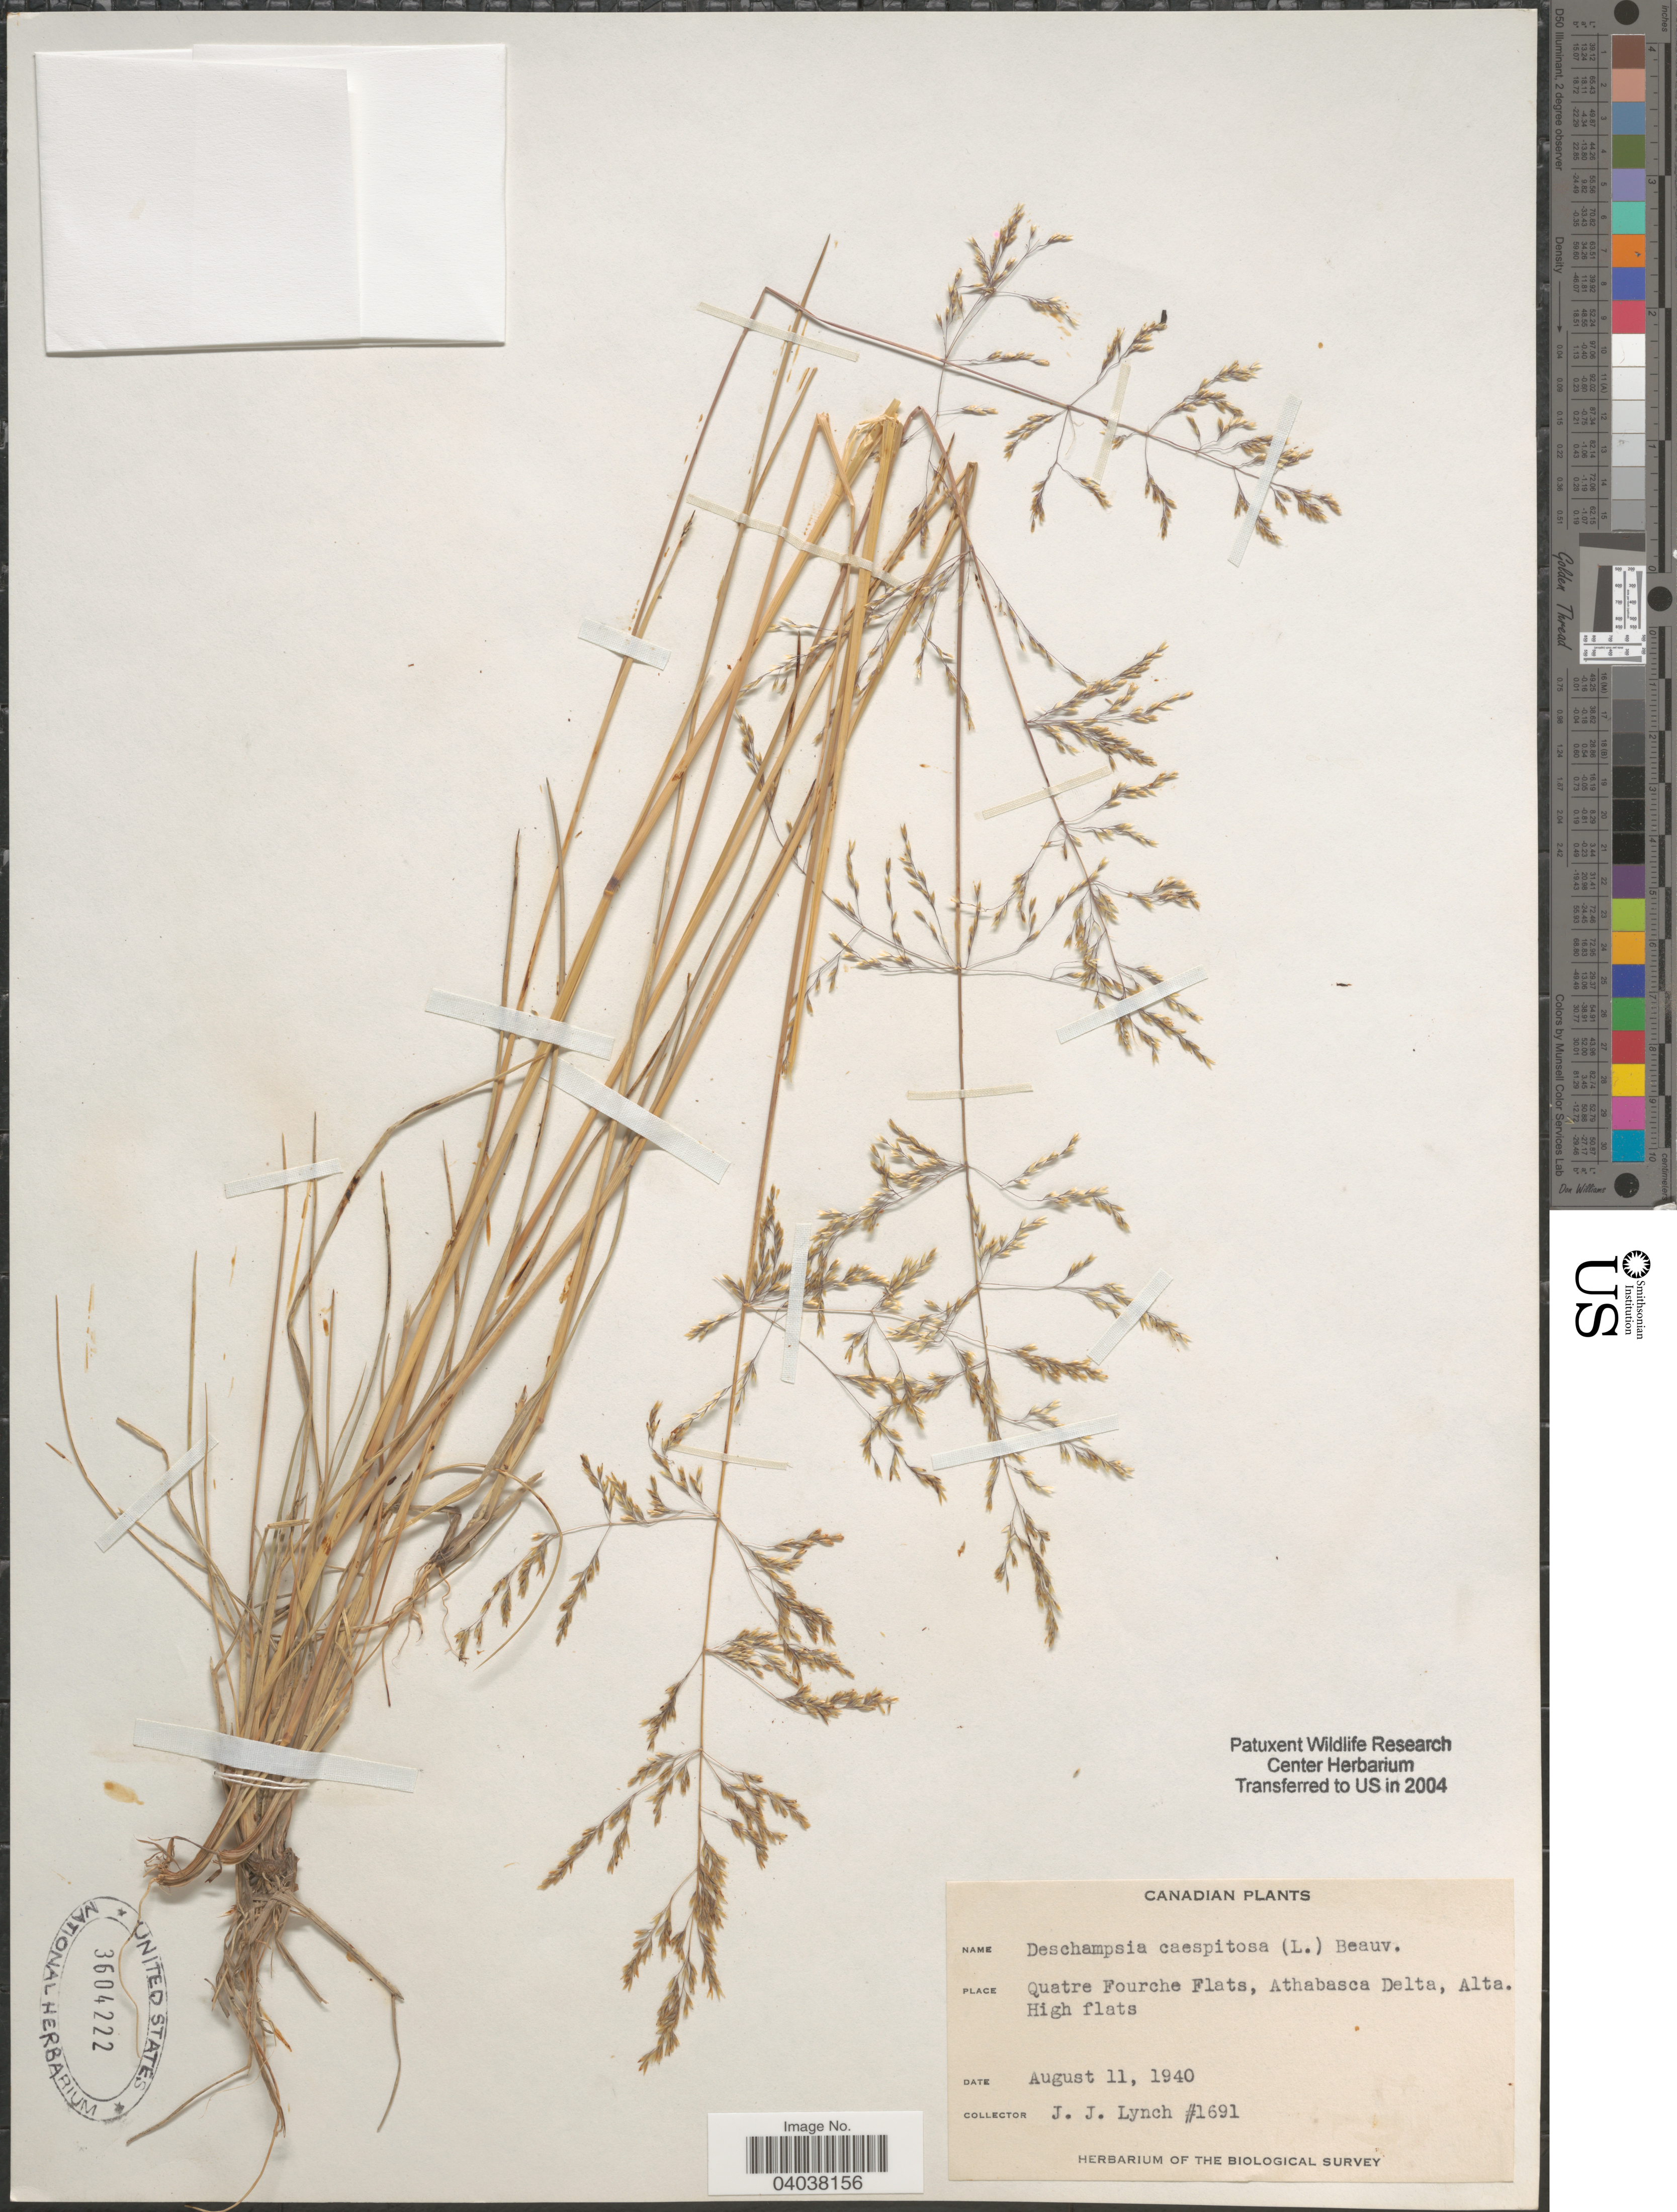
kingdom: Plantae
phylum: Tracheophyta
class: Liliopsida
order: Poales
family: Poaceae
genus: Deschampsia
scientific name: Deschampsia cespitosa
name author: (L.) P. Beauv.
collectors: J. Lynch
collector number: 1691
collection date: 1940-08-11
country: Canada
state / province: Alberta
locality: Quatre Fourche Flats, Athabasca Delta.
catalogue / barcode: US 3604222